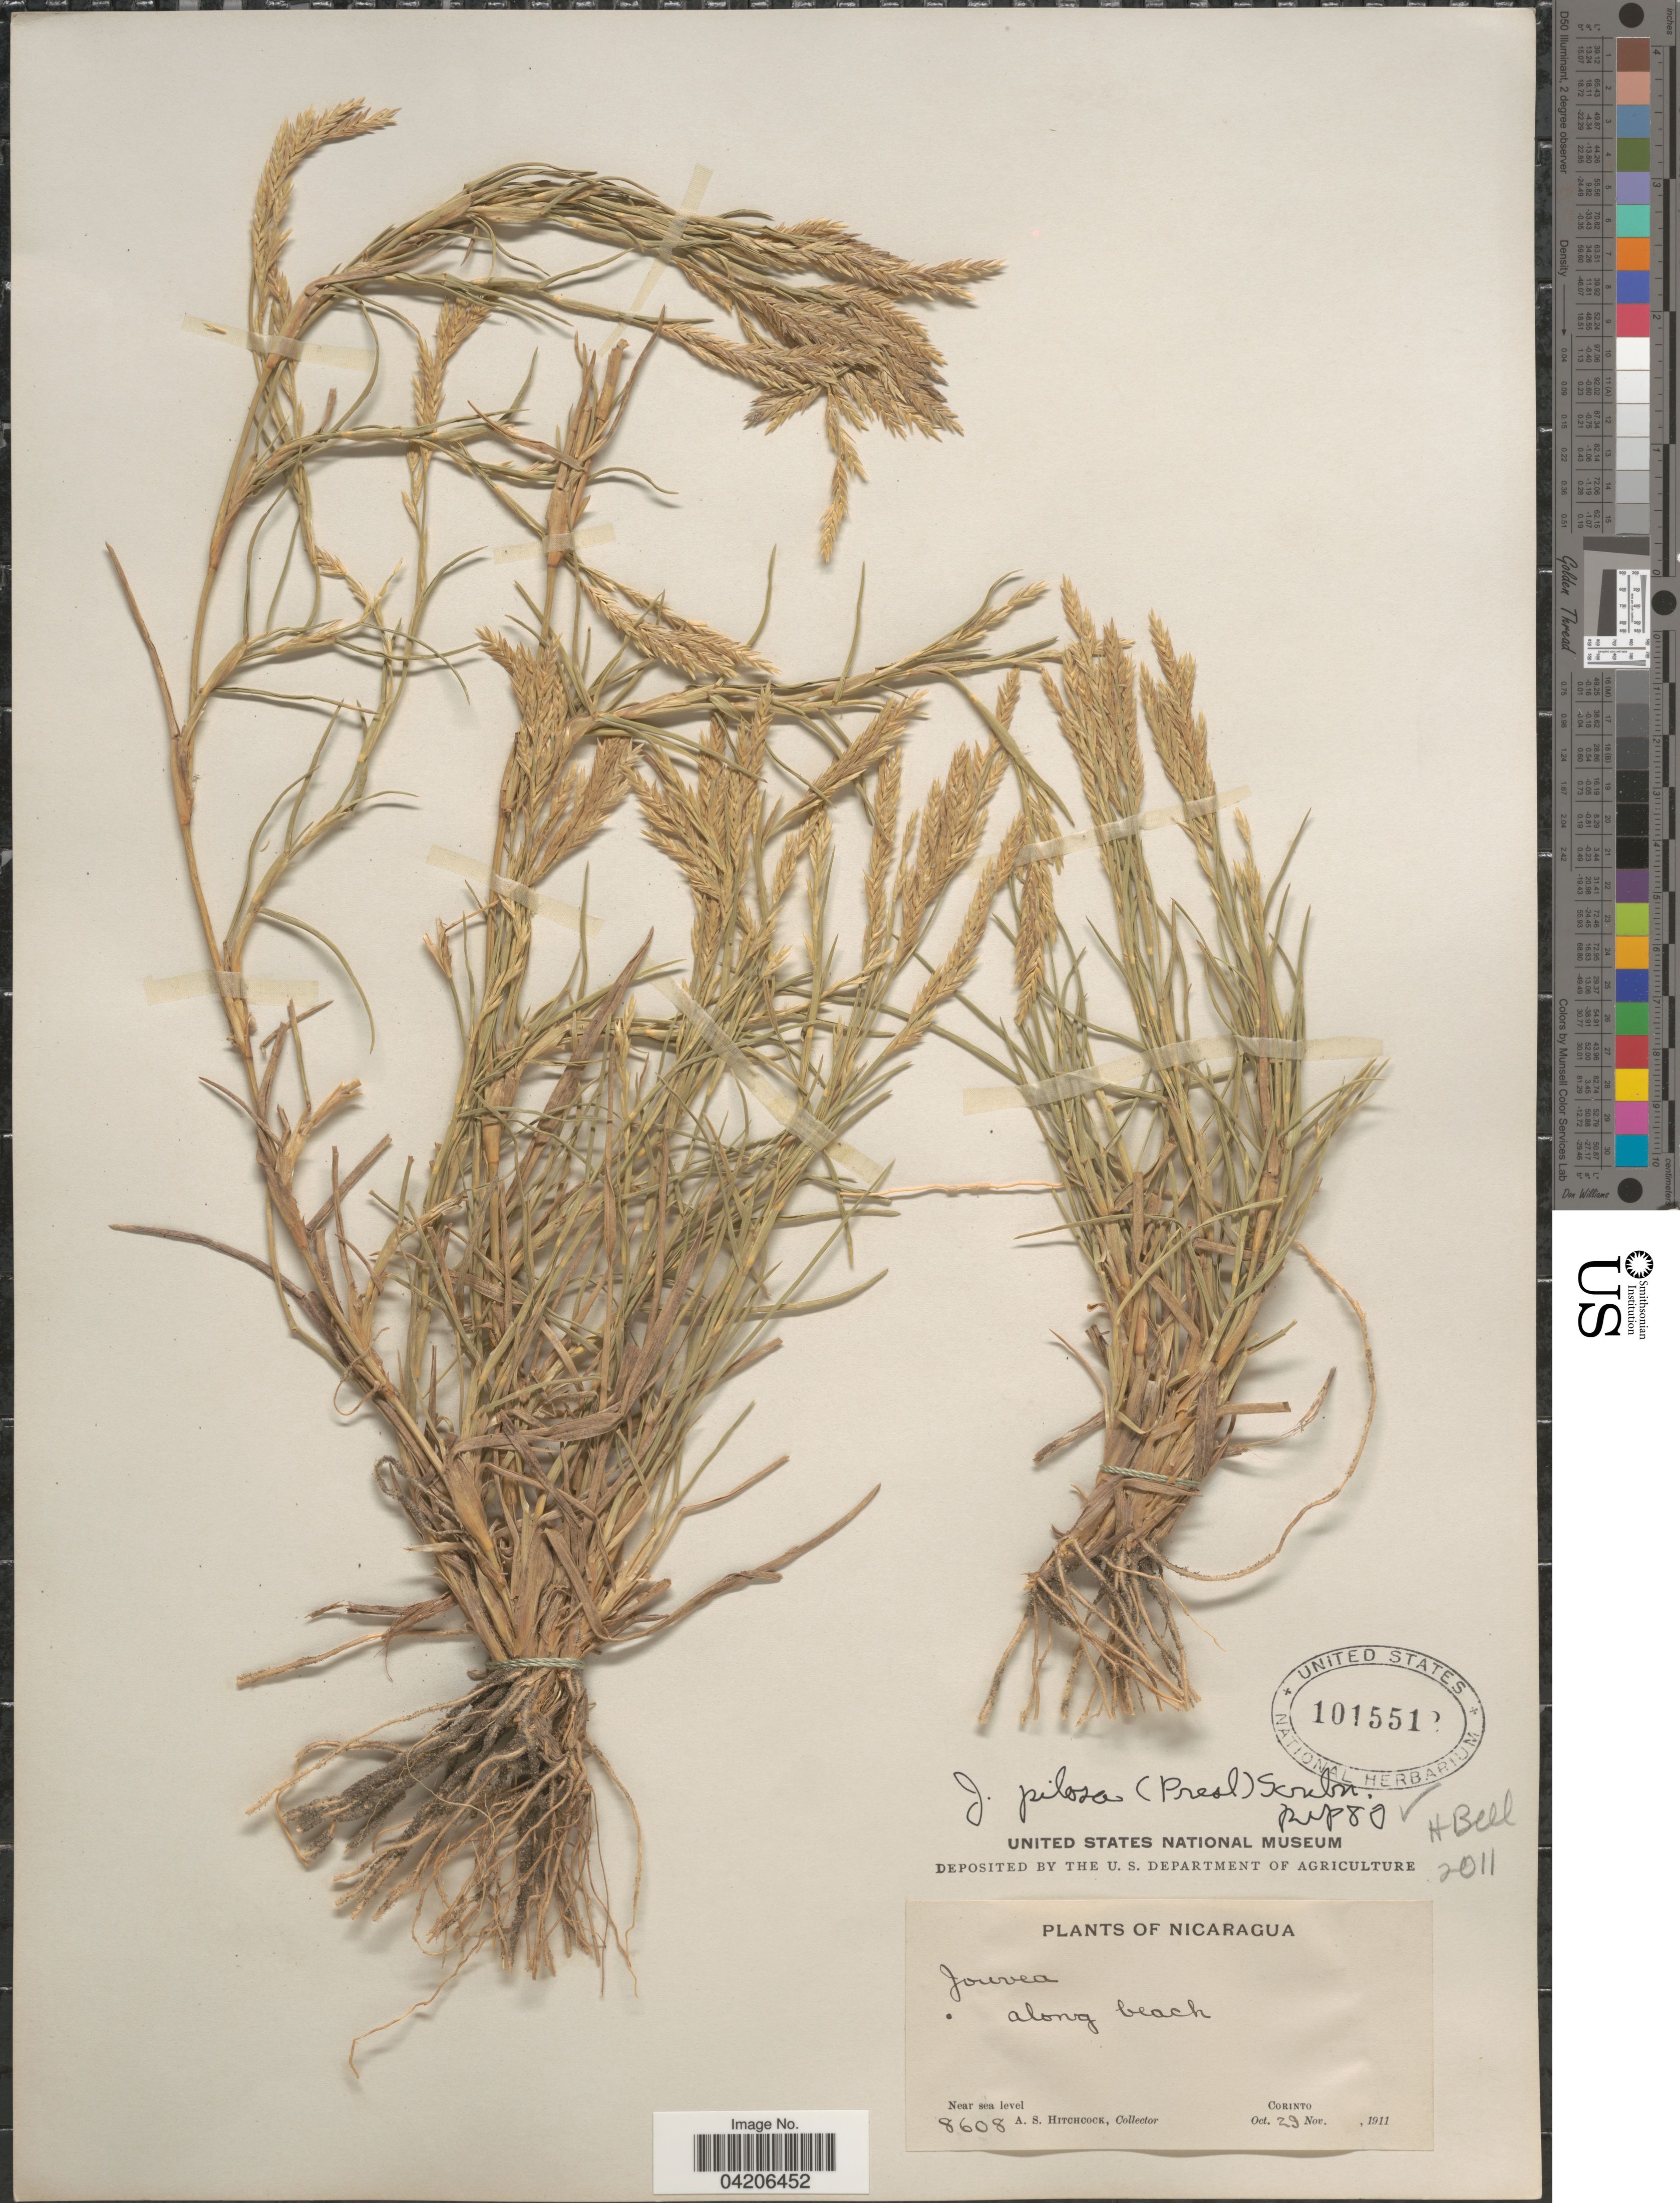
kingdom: Plantae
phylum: Tracheophyta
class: Liliopsida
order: Poales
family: Poaceae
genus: Jouvea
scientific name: Jouvea pilosa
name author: (J. Presl) Scribn.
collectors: A. S. Hitchcock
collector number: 8608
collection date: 1911-10-29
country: Nicaragua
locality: Along beach. Corinto.